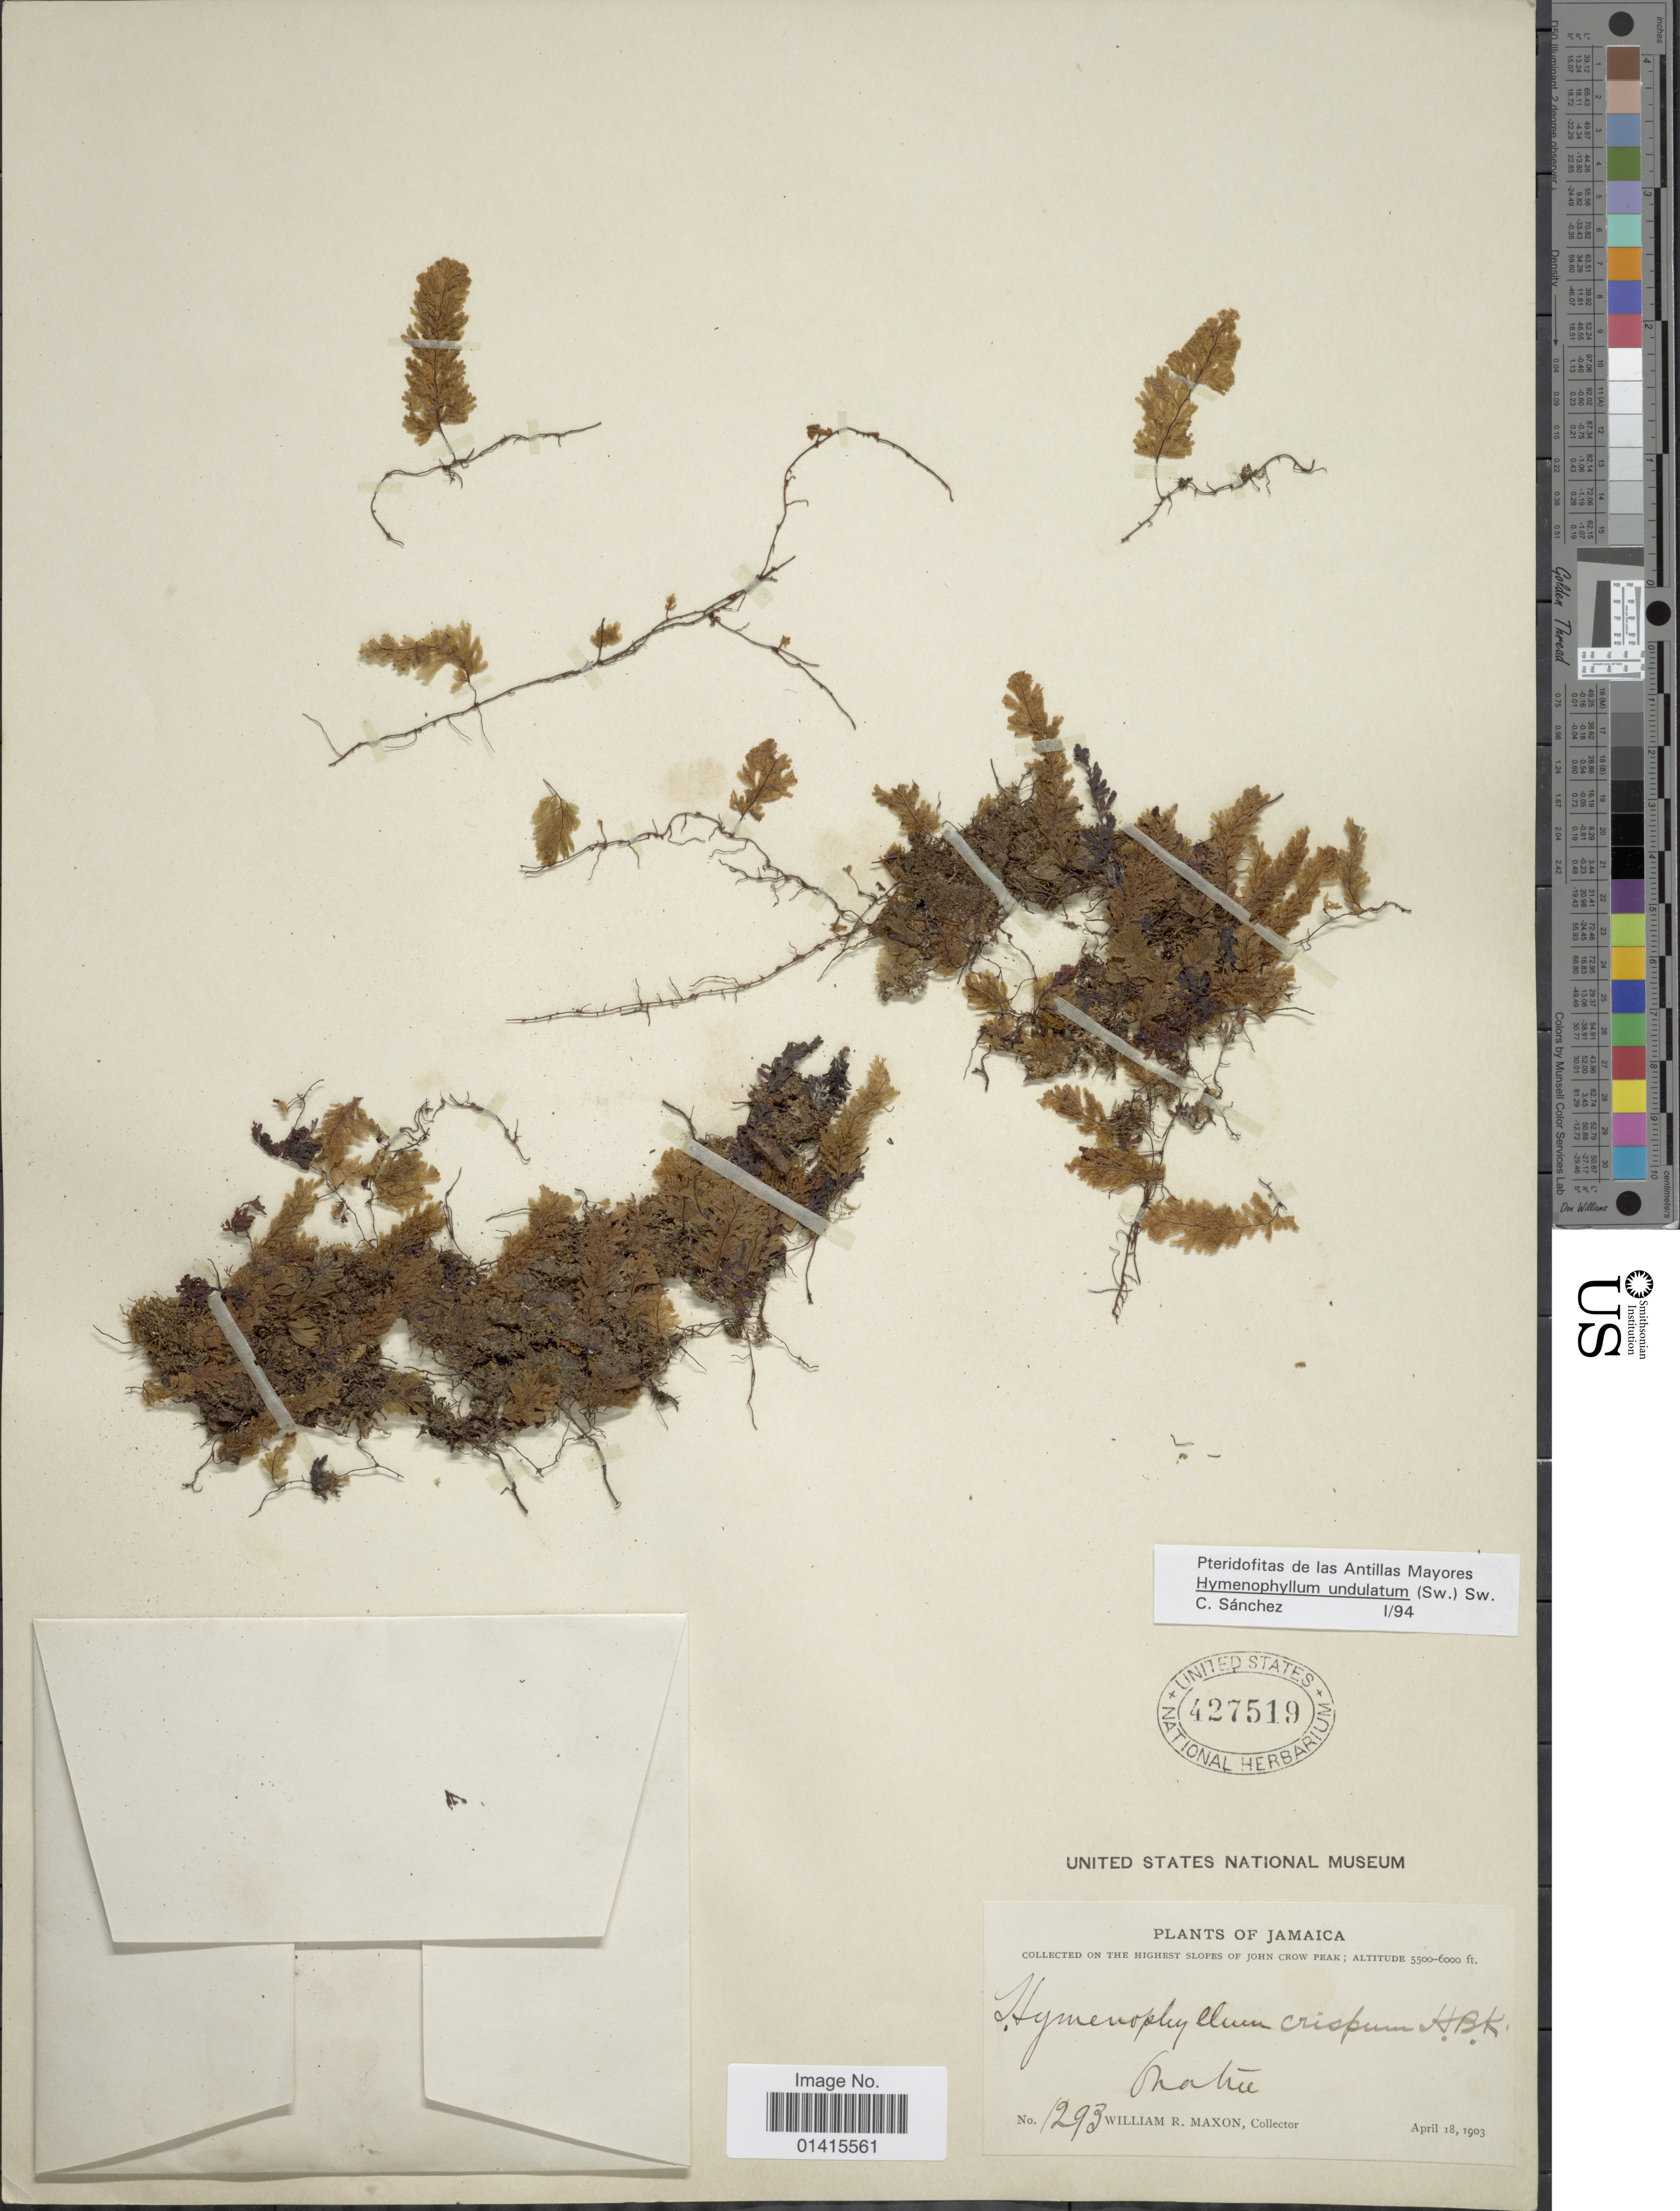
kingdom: Plantae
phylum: Tracheophyta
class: Polypodiopsida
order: Hymenophyllales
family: Hymenophyllaceae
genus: Hymenophyllum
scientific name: Hymenophyllum undulatum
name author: (Sw.) Sw.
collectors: W. R. Maxon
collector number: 1293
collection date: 1903-04-18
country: Jamaica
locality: On the highest slopes of John Crow Peak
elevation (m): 1676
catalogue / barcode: US 427519